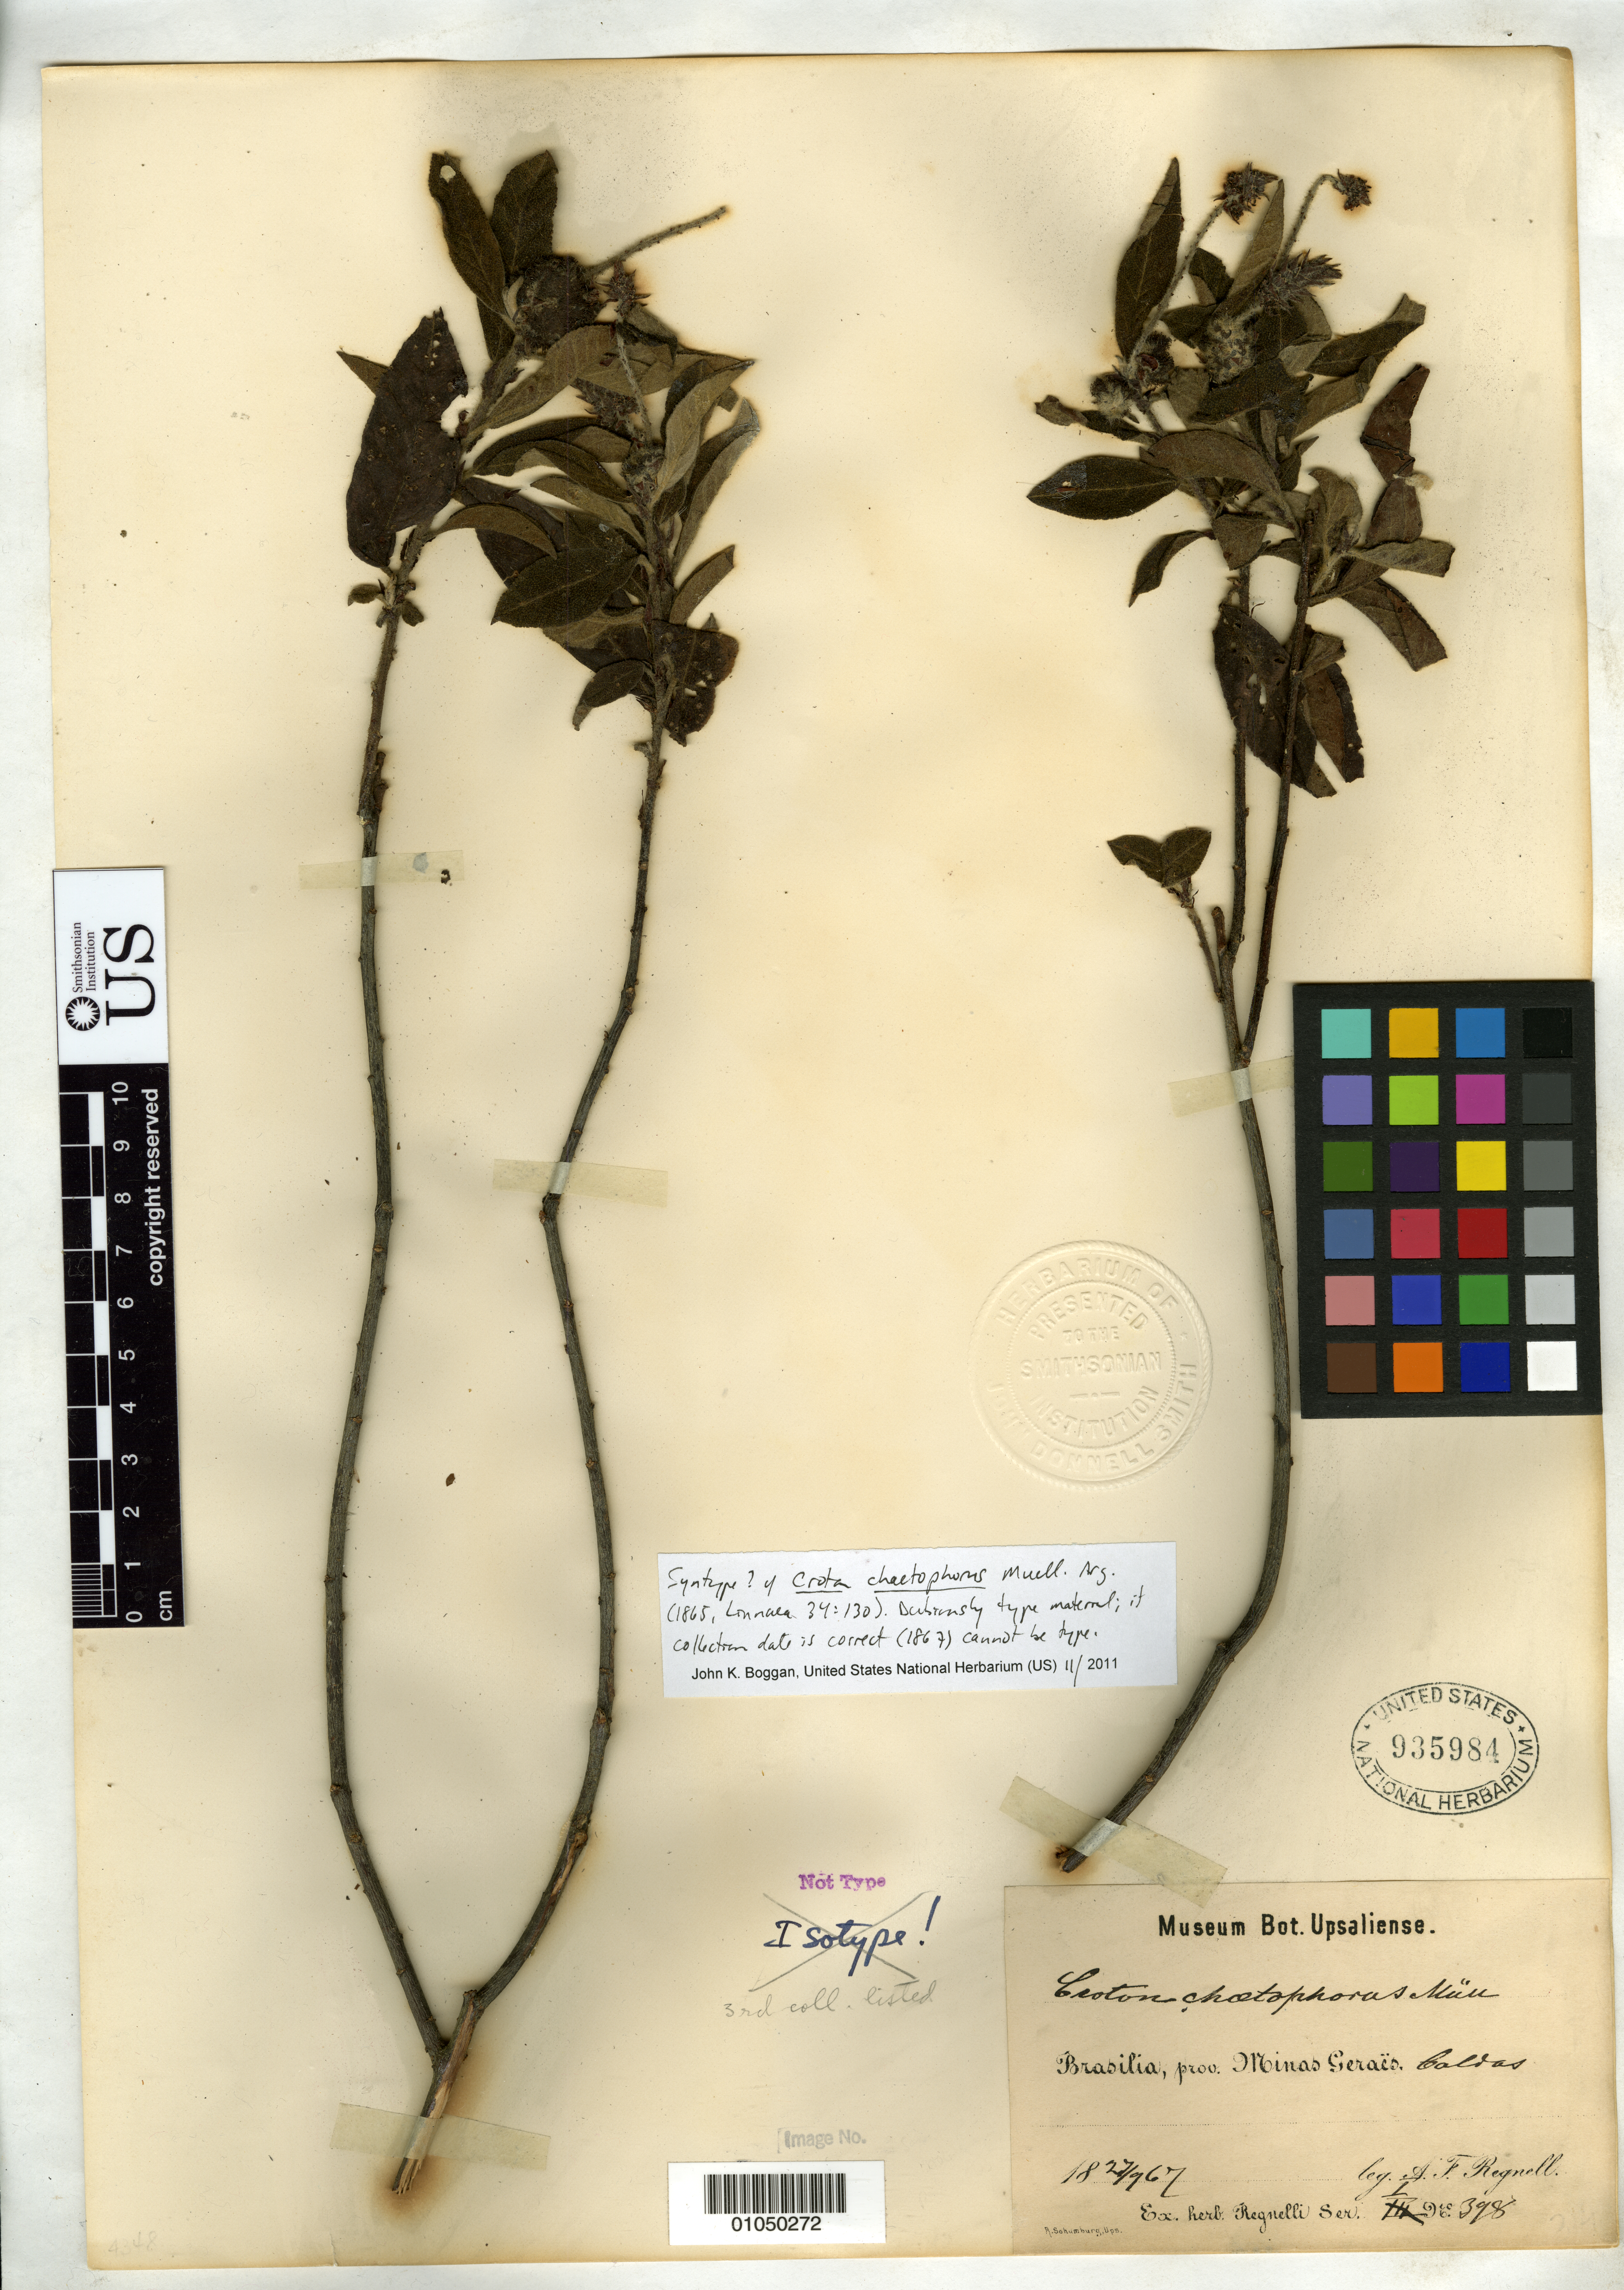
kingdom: Plantae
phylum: Tracheophyta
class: Magnoliopsida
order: Malpighiales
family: Euphorbiaceae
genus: Croton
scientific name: Croton chaetophorus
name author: Müll. Arg.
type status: Possible Syntype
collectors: A. F. Regnell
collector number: I 398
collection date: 1867-09-27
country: Brazil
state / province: Minas Gerais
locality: Caldas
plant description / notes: Dubiously type material; if collection date is correct (1867) then this cannot be type material of Croton chaetophorus Müll. Arg. (publ. 1865).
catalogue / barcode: US 935984